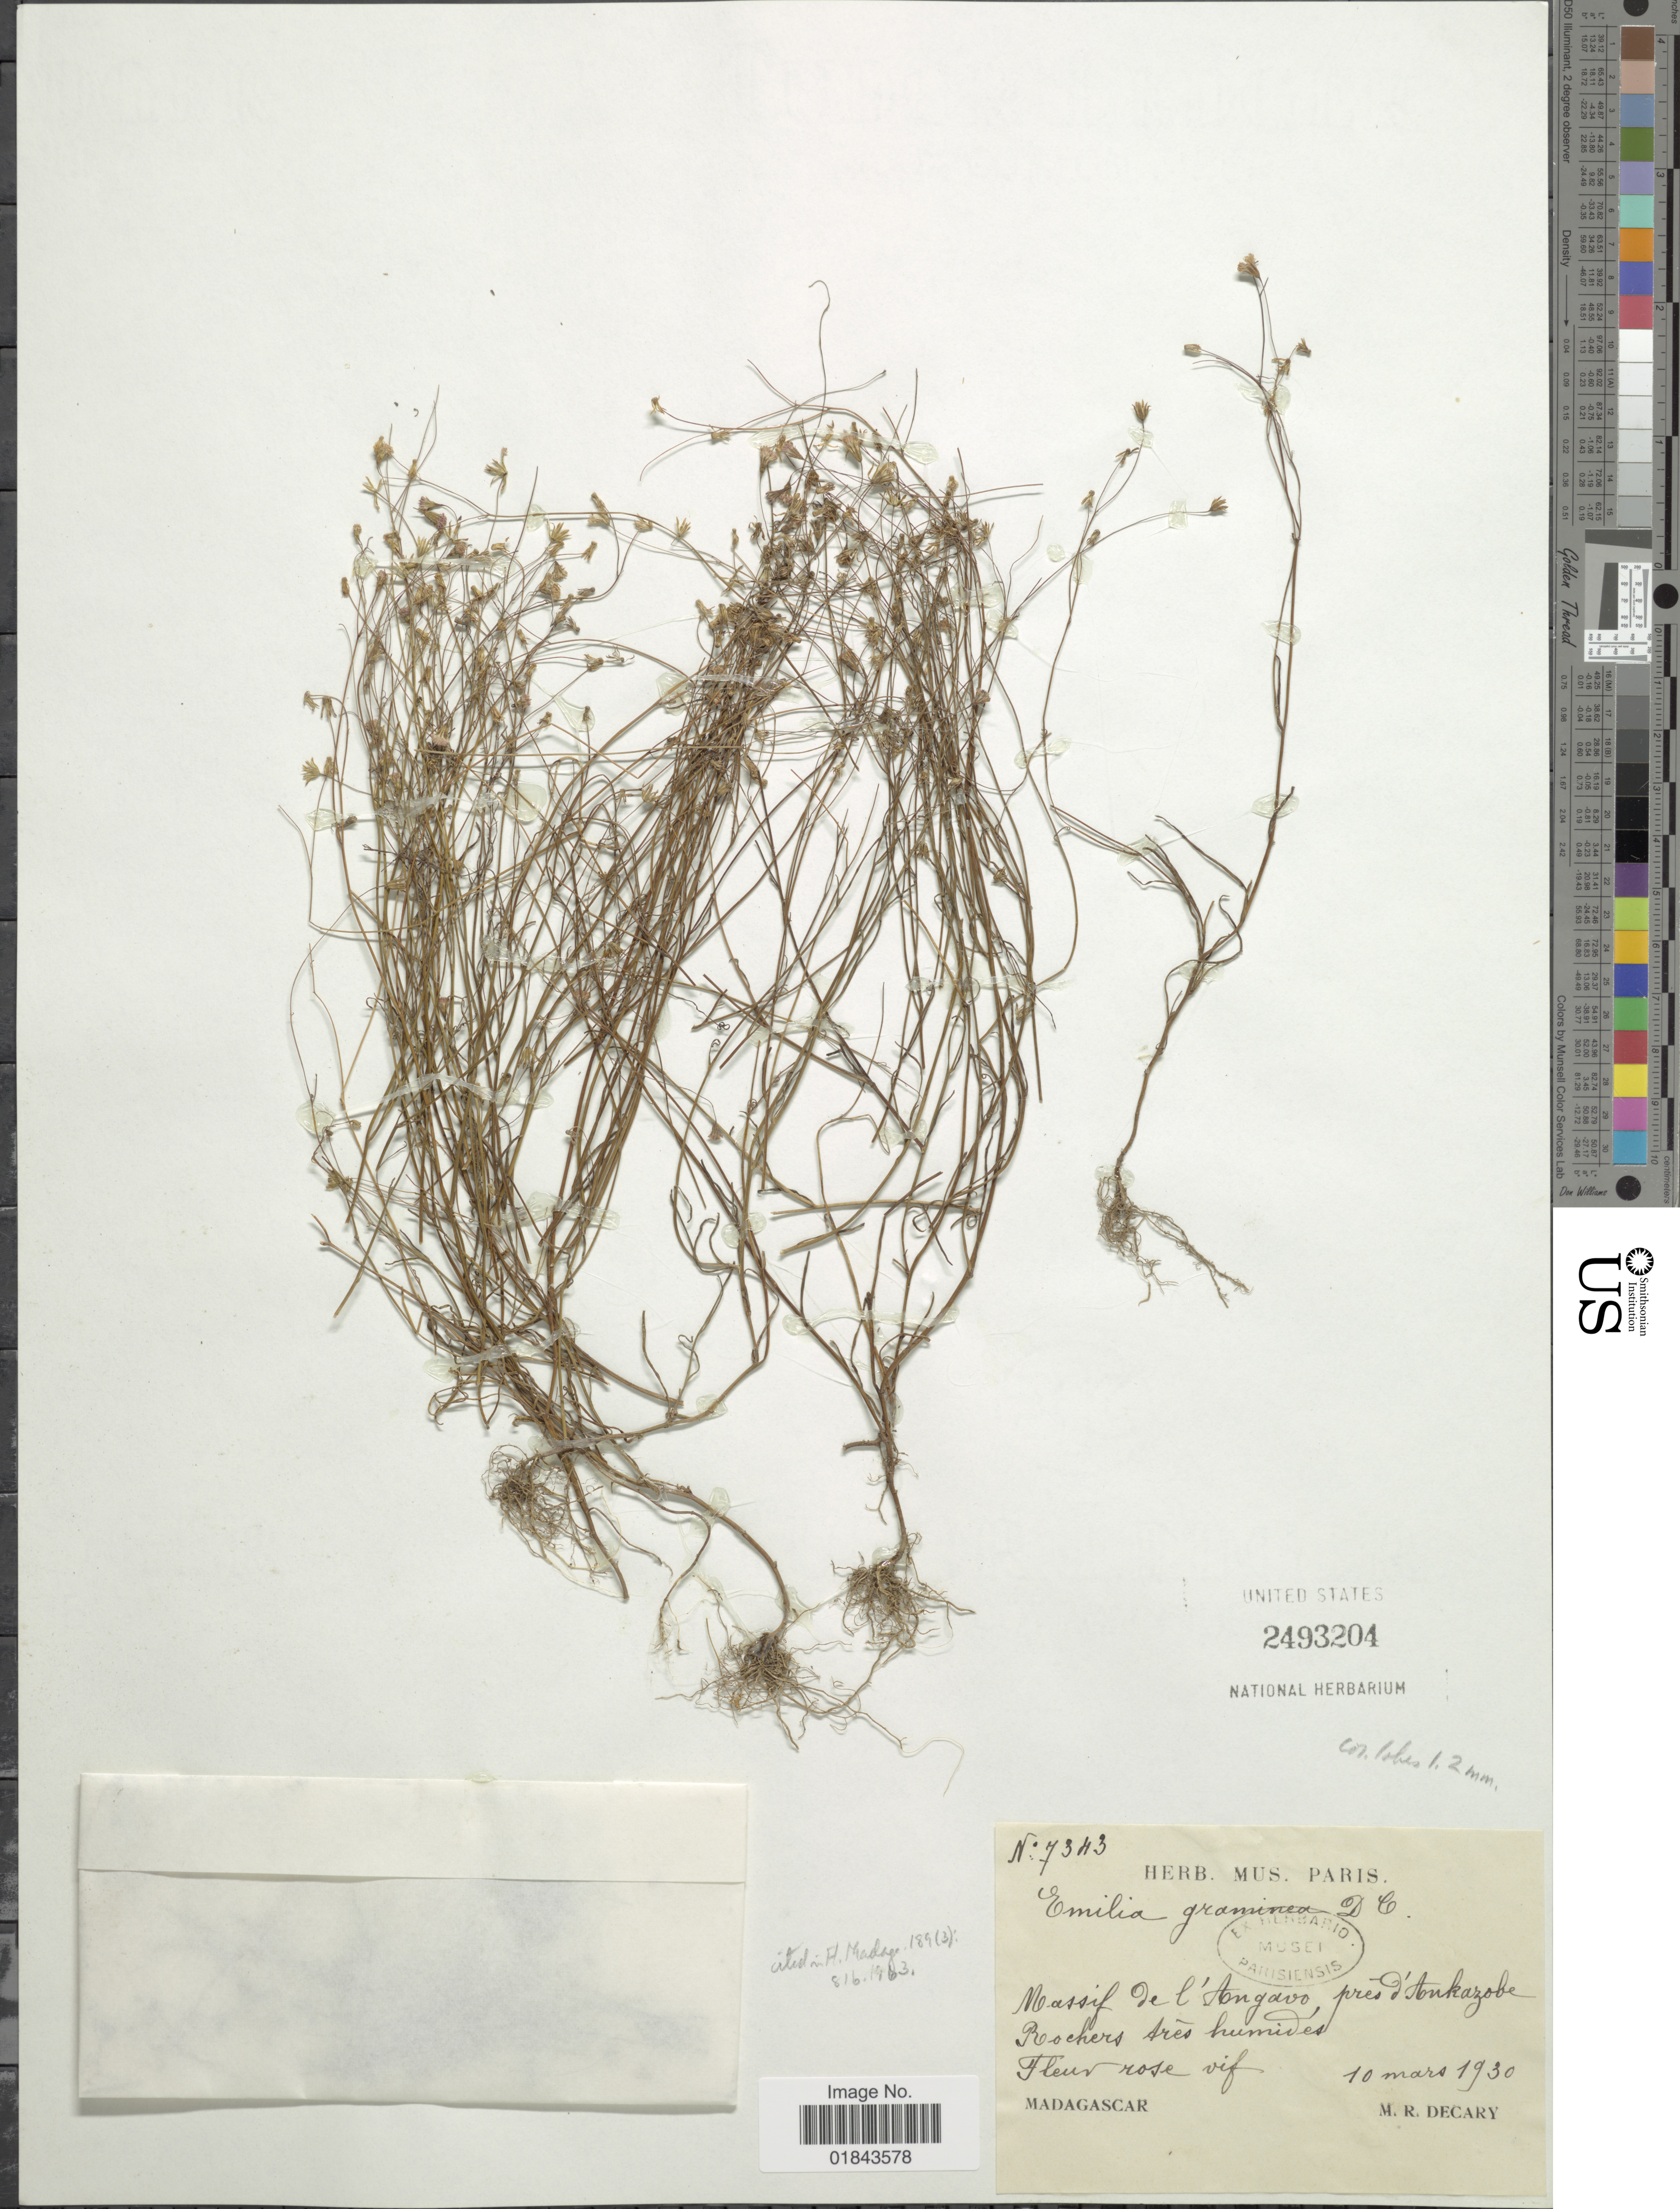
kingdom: Plantae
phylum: Tracheophyta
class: Magnoliopsida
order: Asterales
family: Asteraceae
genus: Emilia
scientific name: Emilia graminea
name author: DC.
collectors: R. Decary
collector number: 7343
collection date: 1930-03-10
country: Madagascar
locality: Massif de l' Angavo pres d' Ankarzobe, Rochers tres humides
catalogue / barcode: US 2493204